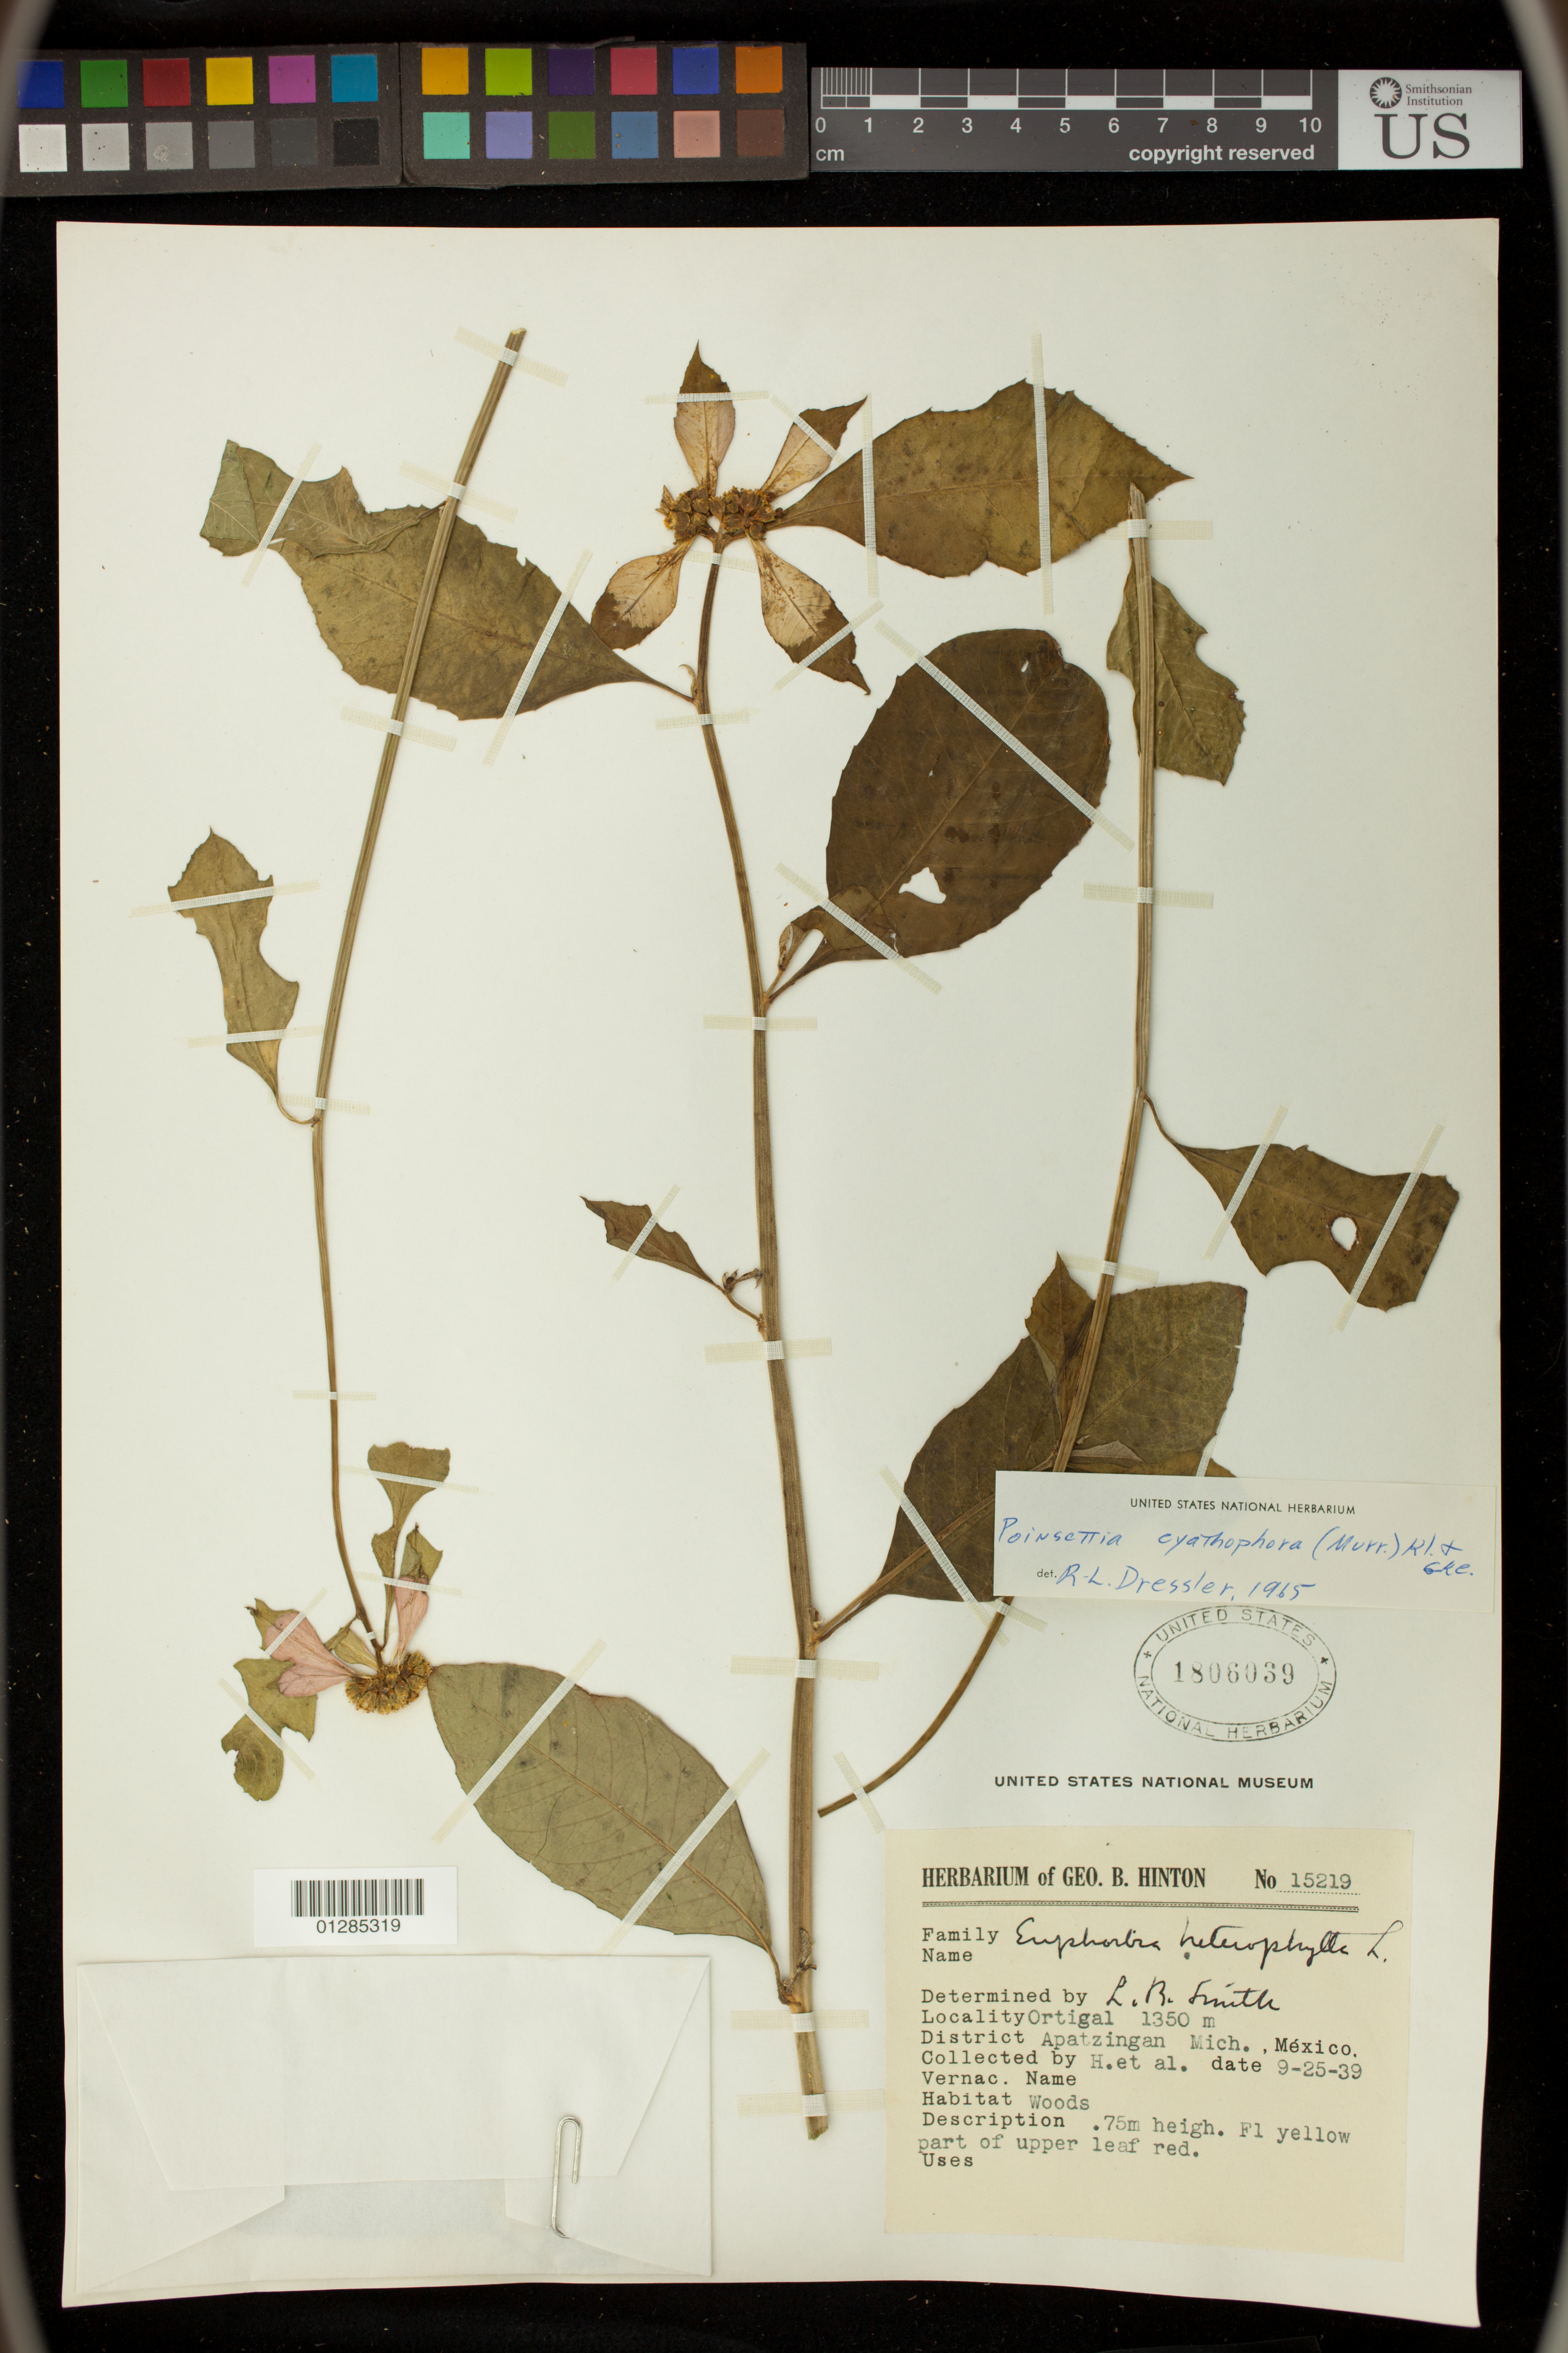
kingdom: Plantae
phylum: Tracheophyta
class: Magnoliopsida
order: Malpighiales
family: Euphorbiaceae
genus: Euphorbia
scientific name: Euphorbia heterophylla var. cyathophora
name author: (Murr.) Griseb.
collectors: G. B. Hinton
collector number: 15219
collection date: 1939-09-25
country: Mexico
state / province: Michoacan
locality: Ortigal, District Apatzingan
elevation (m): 1360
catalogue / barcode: US 1806039